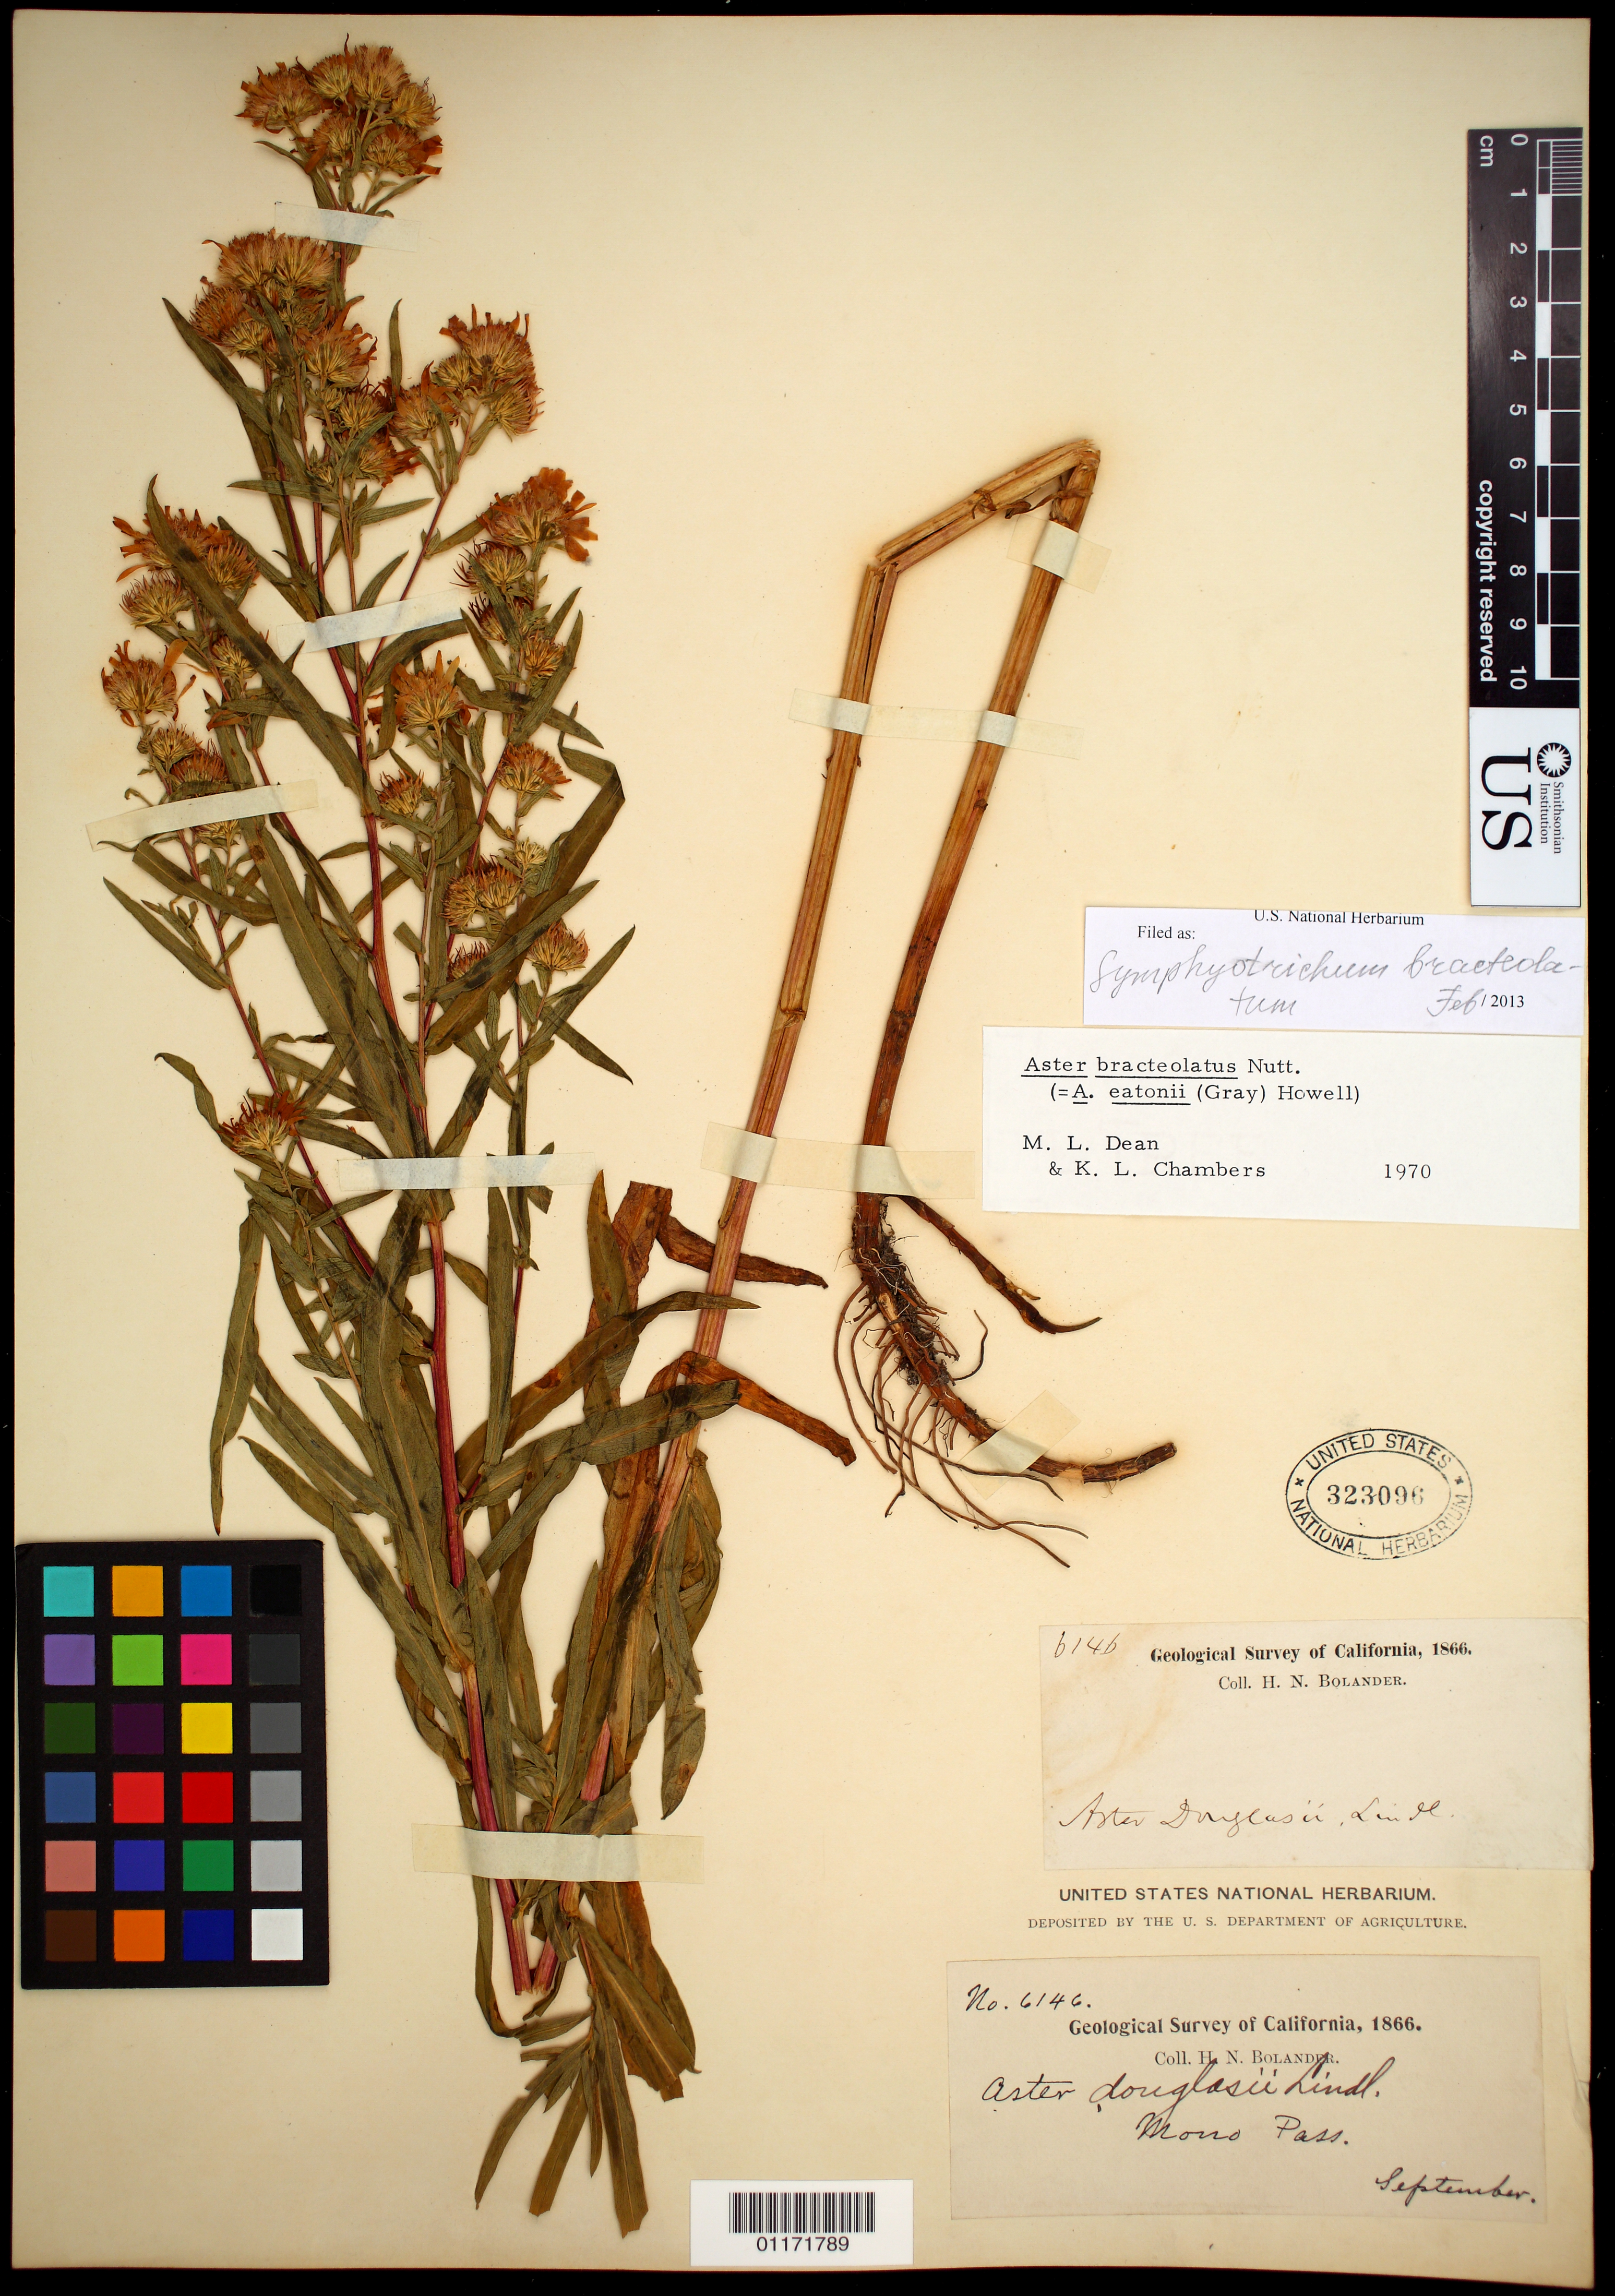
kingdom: Plantae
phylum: Tracheophyta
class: Magnoliopsida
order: Asterales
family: Asteraceae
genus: Symphyotrichum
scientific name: Symphyotrichum bracteolatum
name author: (Nutt.) G.L. Nesom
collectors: H. Bolander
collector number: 6146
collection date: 1866-09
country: United States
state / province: California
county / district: Mono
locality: Mono Pass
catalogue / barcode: US 323096